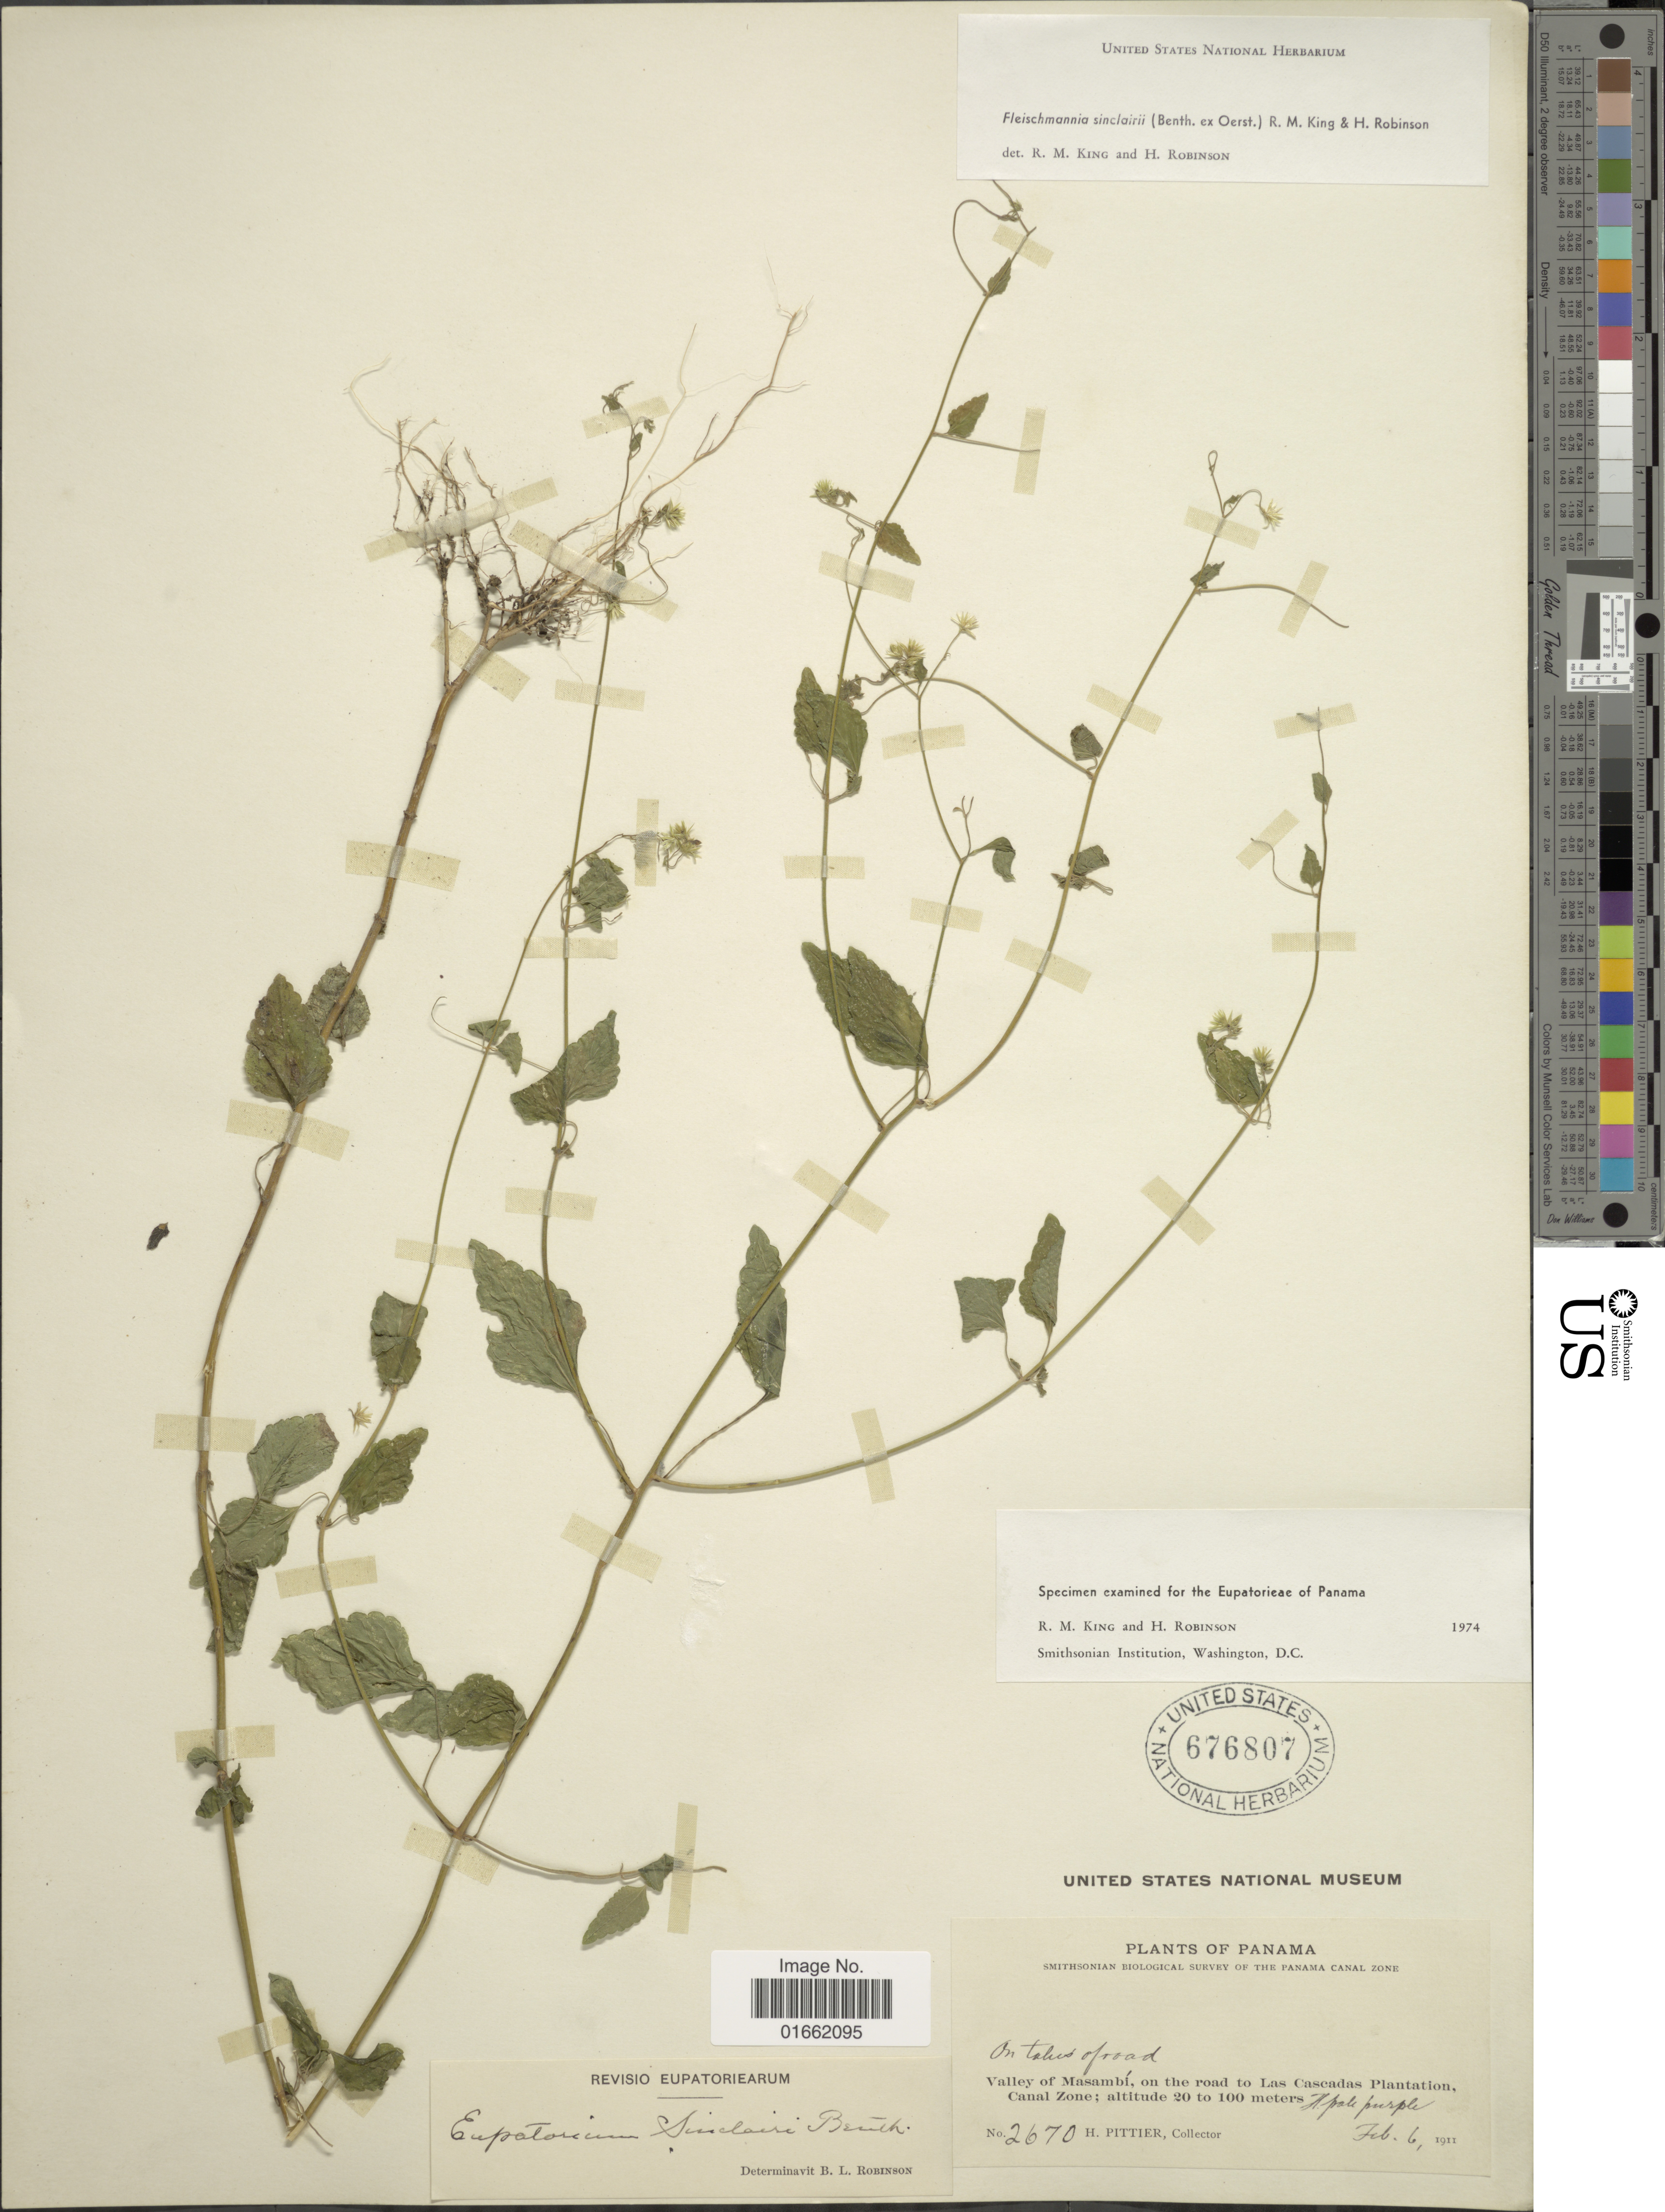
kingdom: Plantae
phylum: Tracheophyta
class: Magnoliopsida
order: Asterales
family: Asteraceae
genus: Fleischmannia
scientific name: Fleischmannia sinclairii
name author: (Benth. ex Oerst.) R.M. King & H. Rob.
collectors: H. F. Pittier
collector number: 2670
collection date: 1911-02-06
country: Panama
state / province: Colón / Panamá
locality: Valley of Masambí, on the road to Las Cascadas Plantation, Canal Zone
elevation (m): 20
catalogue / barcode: US 676807